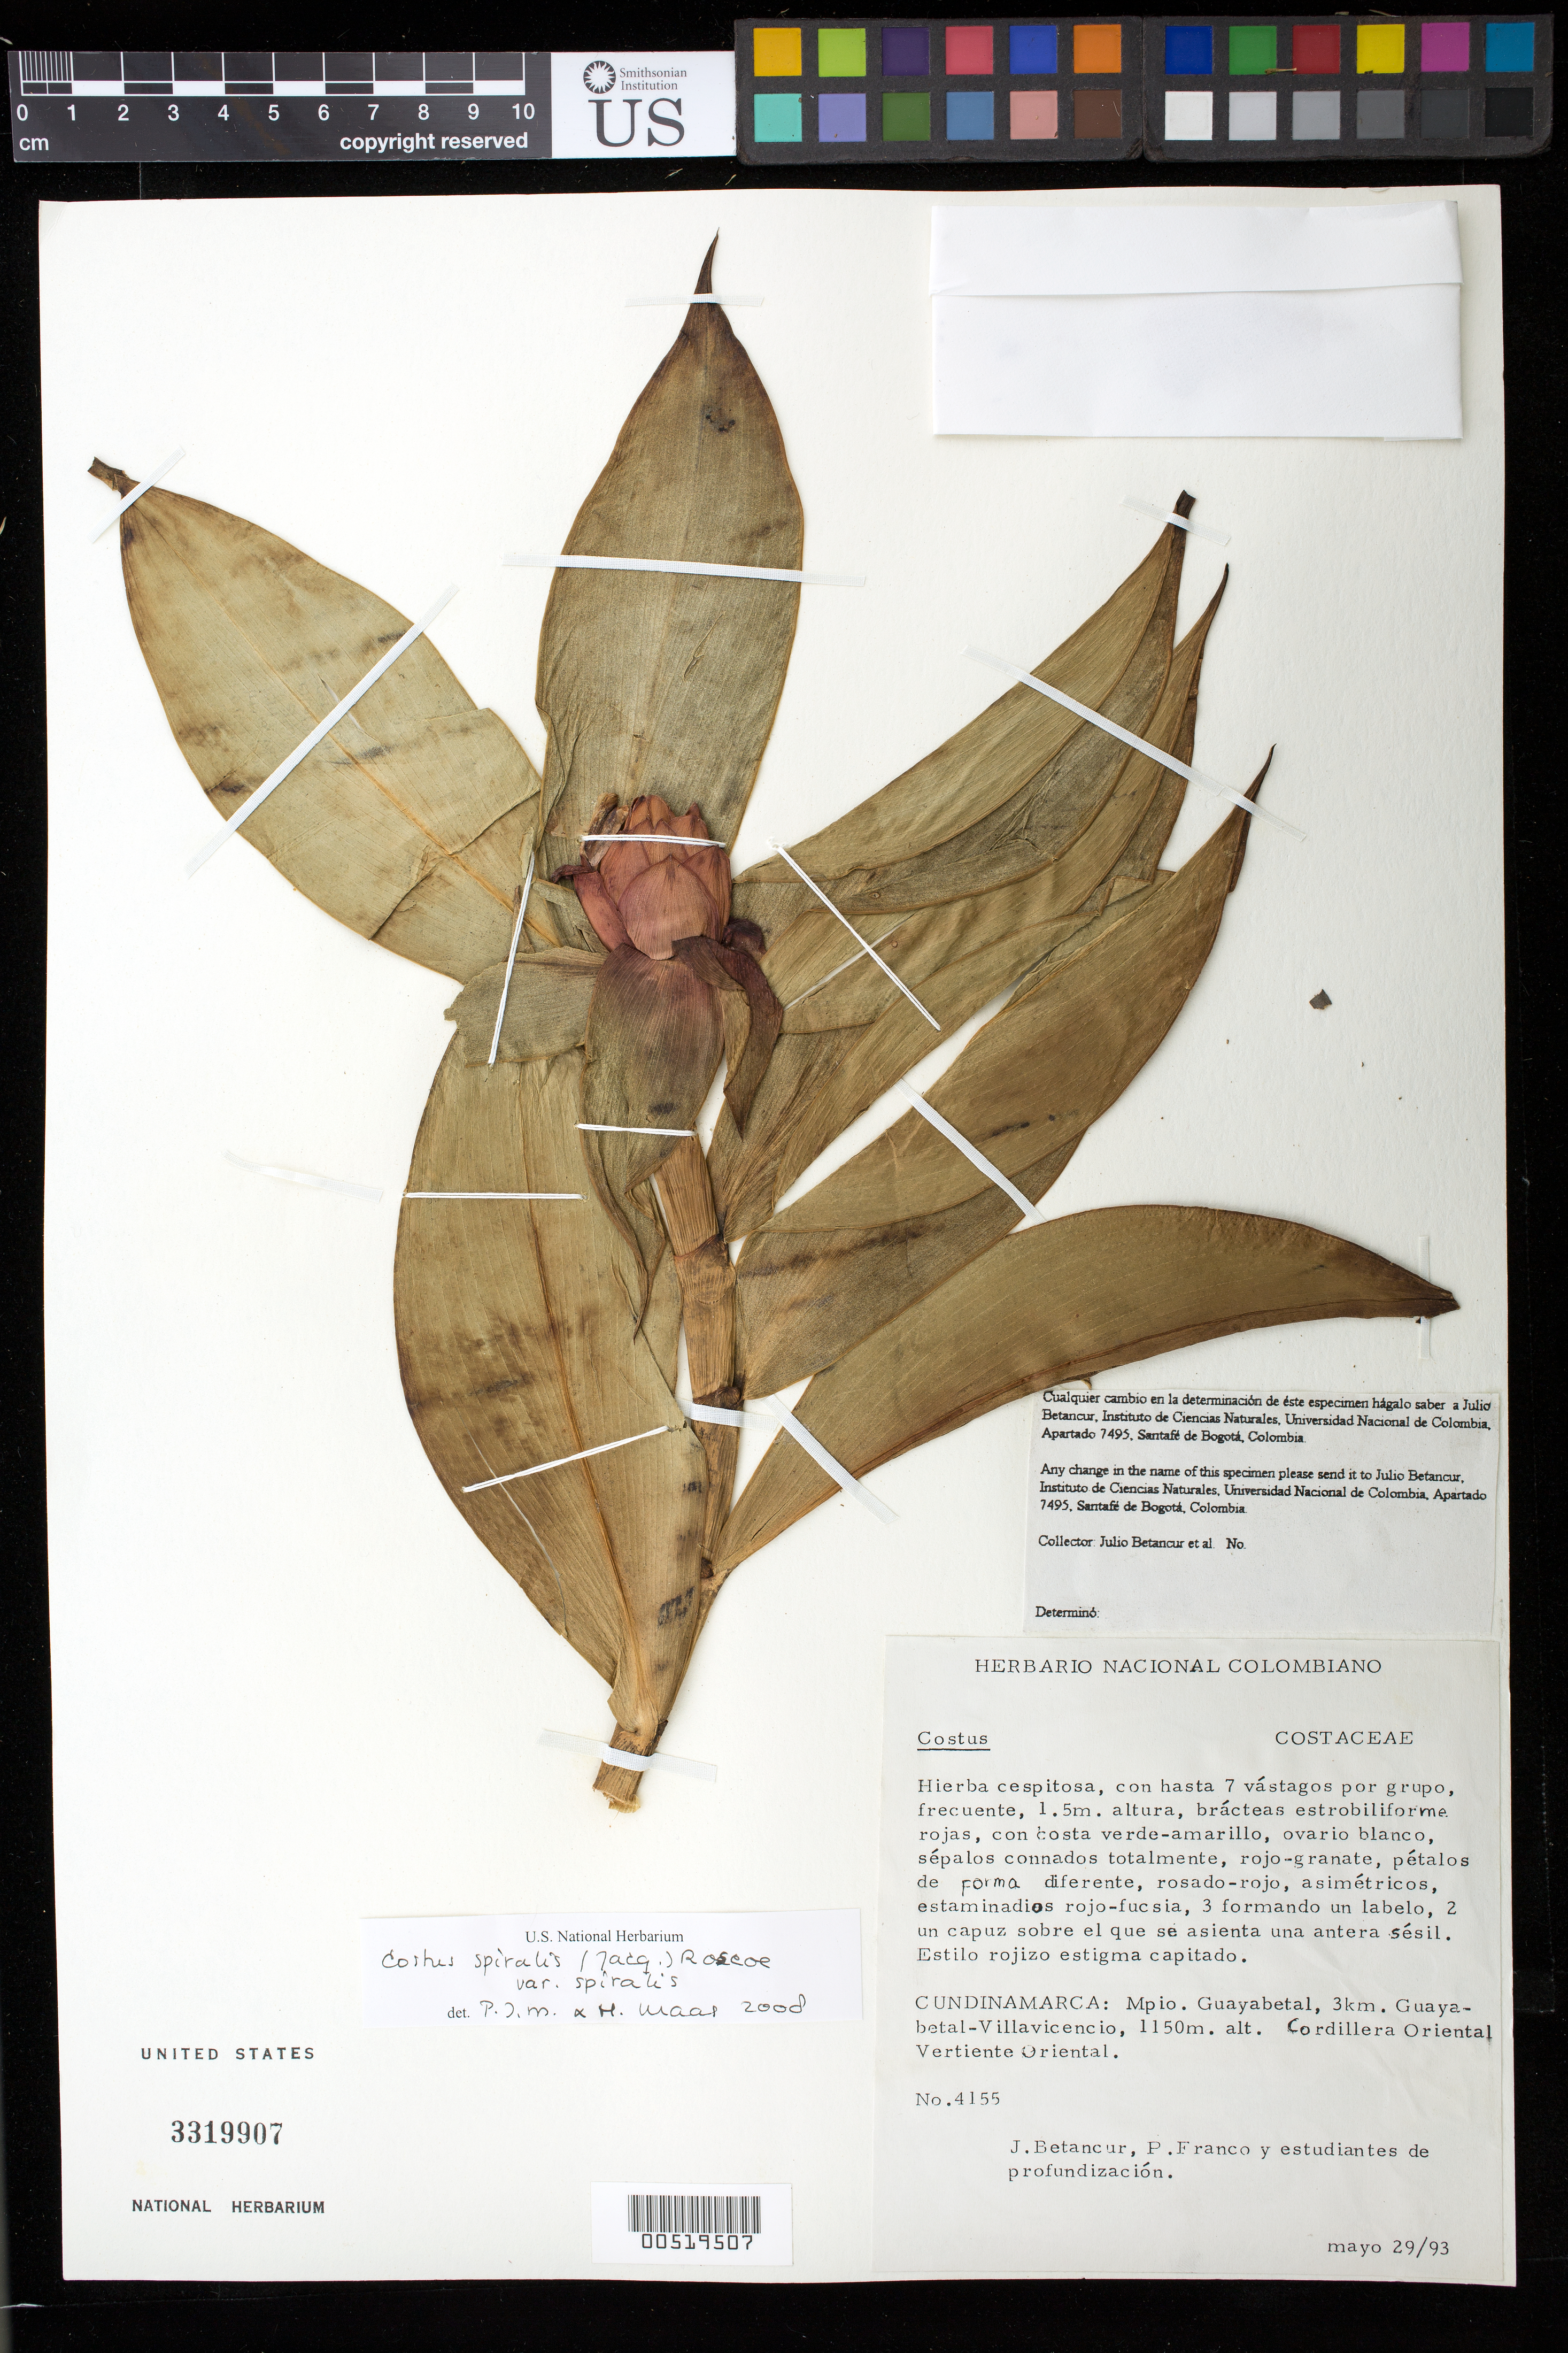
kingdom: Plantae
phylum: Tracheophyta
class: Liliopsida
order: Zingiberales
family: Costaceae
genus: Costus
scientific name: Costus spiralis var. spiralis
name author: (Jacq.) Roscoe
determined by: Maas van de Kamer, H.; Maas, P. J.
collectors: J. C. Betancur, P. Franco Roselli & Estudiantes de Profundizacion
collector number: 4155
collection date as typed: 29 May 1993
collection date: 1993-05-29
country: Colombia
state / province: Cundinamarca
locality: Guayabetal-Villa Vicencia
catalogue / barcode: US 3319907